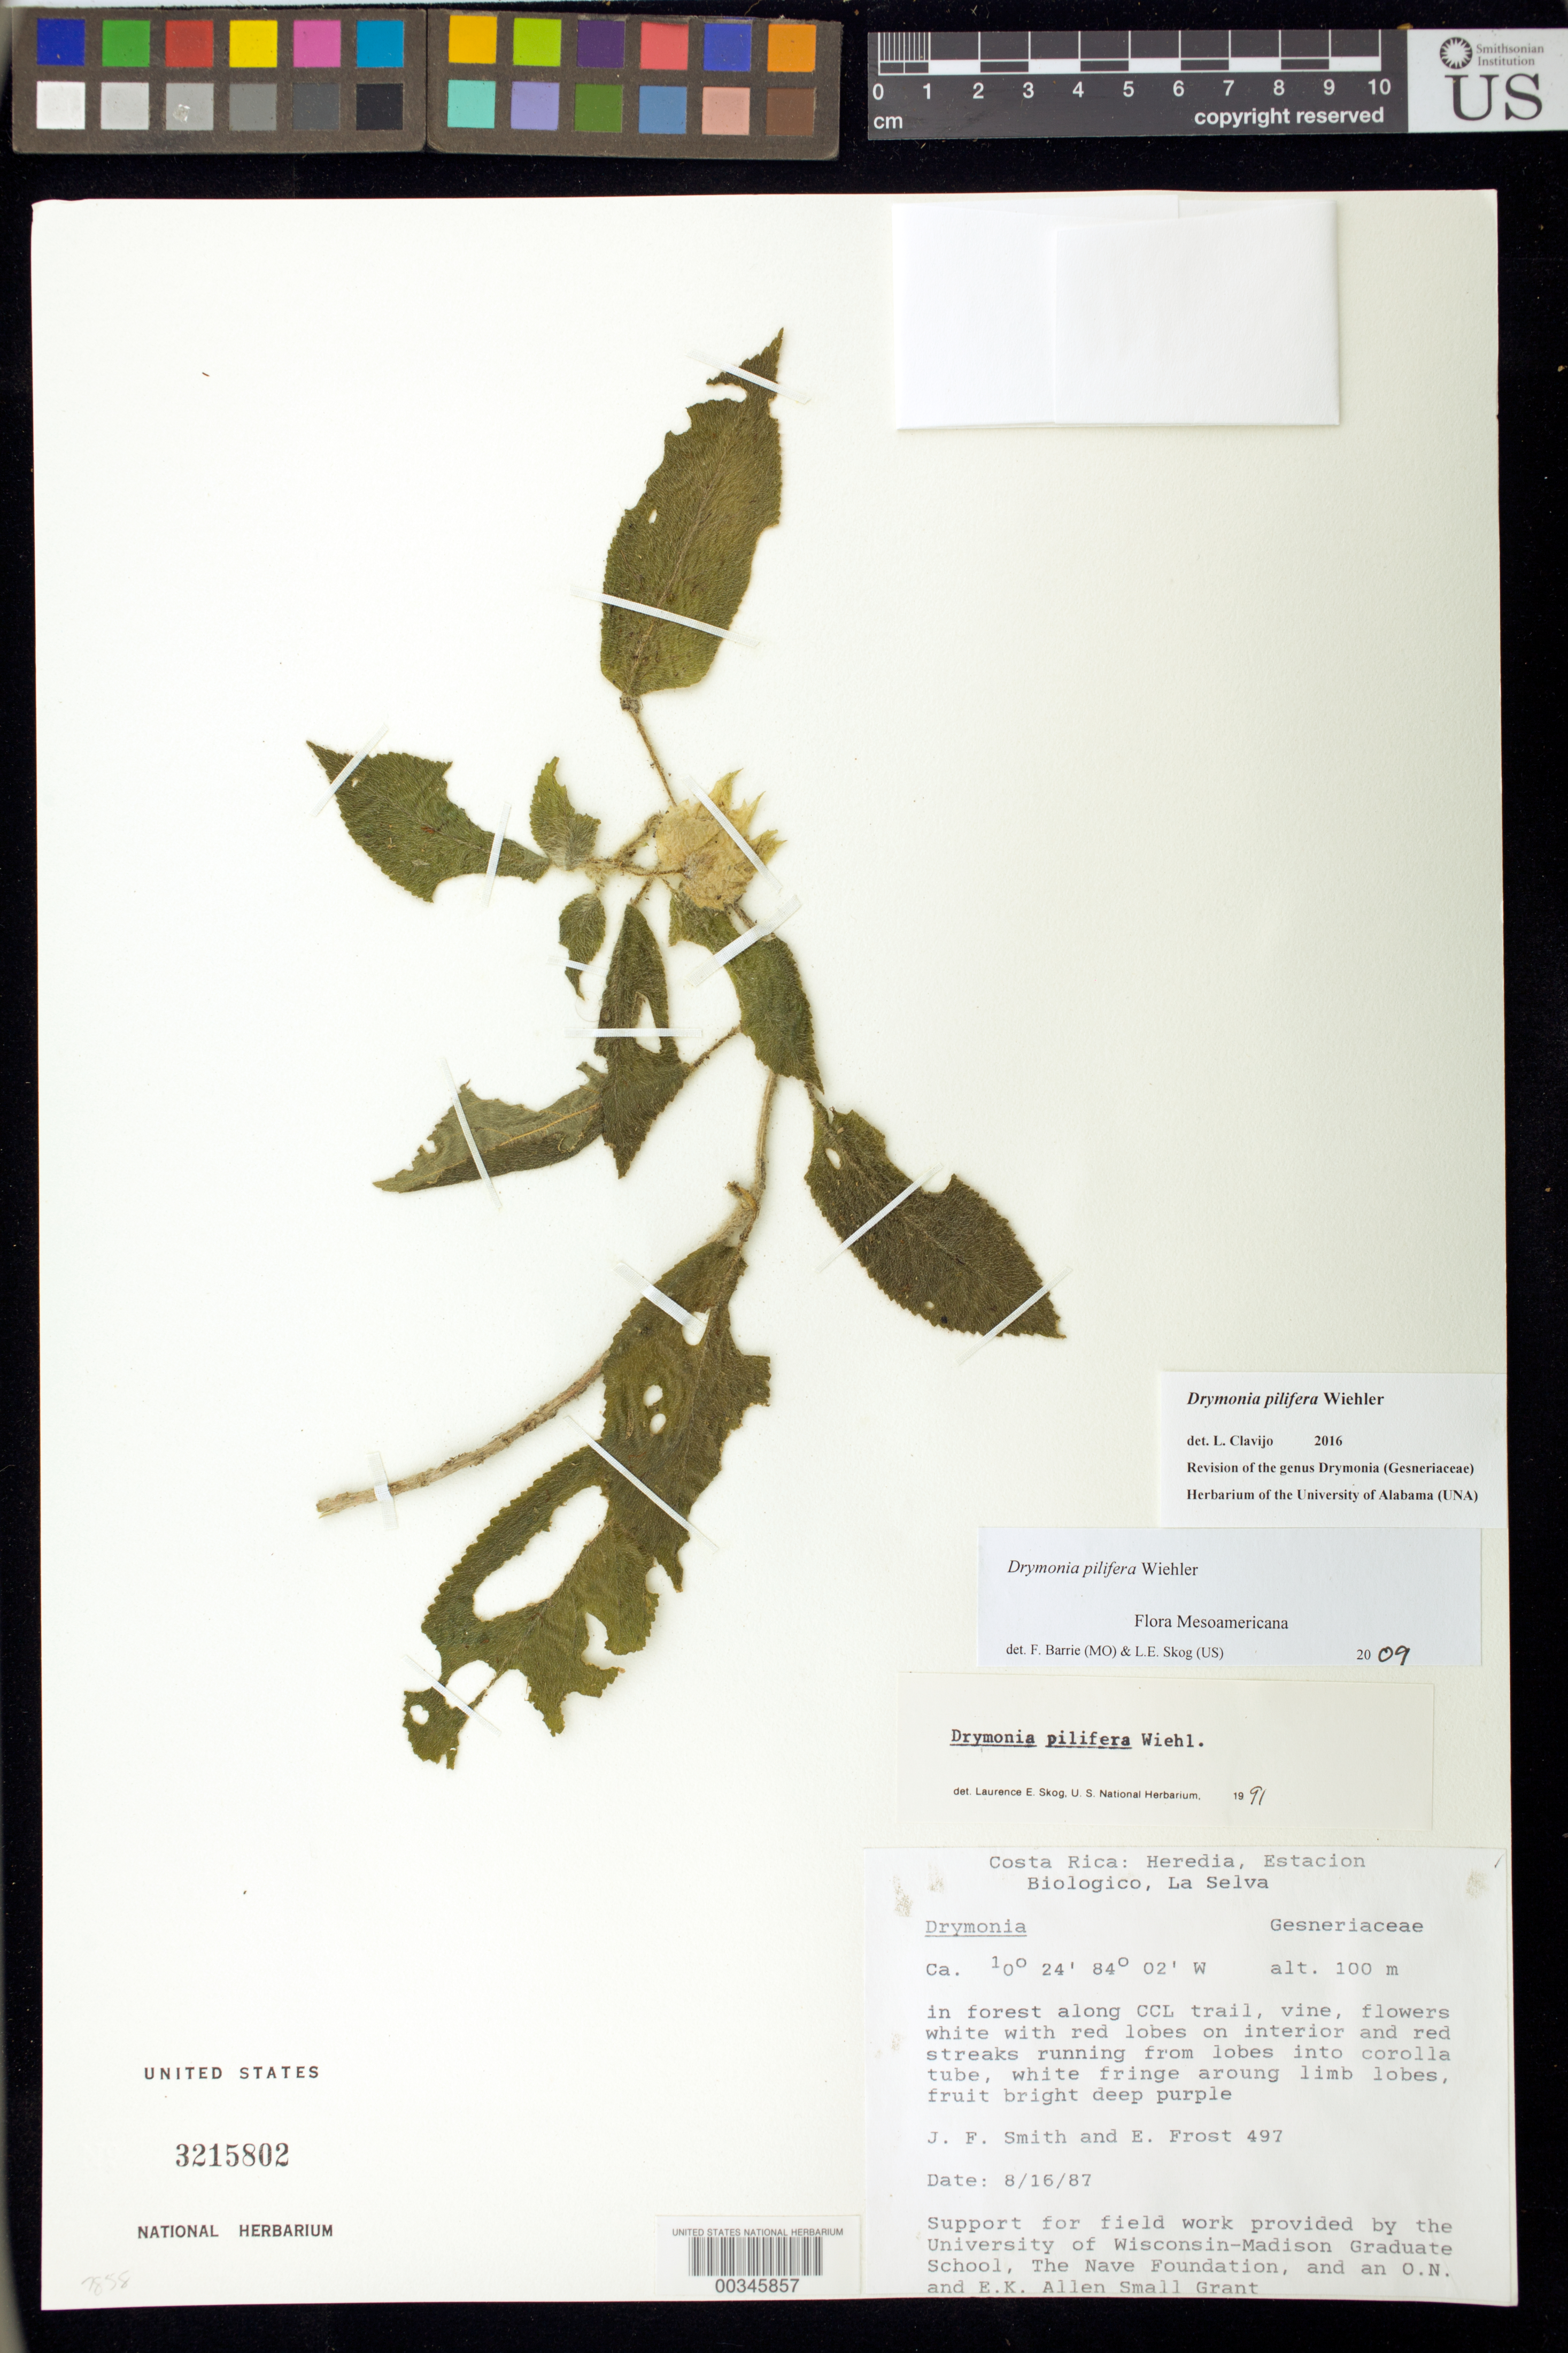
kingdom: Plantae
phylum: Tracheophyta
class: Magnoliopsida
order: Lamiales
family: Gesneriaceae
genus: Drymonia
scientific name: Drymonia pilifera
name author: Wiehler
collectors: J. Smith & E. Frost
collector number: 497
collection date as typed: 16 Aug 1987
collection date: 1987-08-16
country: Costa Rica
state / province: Heredia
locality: Estacion Biologico, La Selva, in forest along CCL trail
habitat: In forest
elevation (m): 100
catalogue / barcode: US 3215802